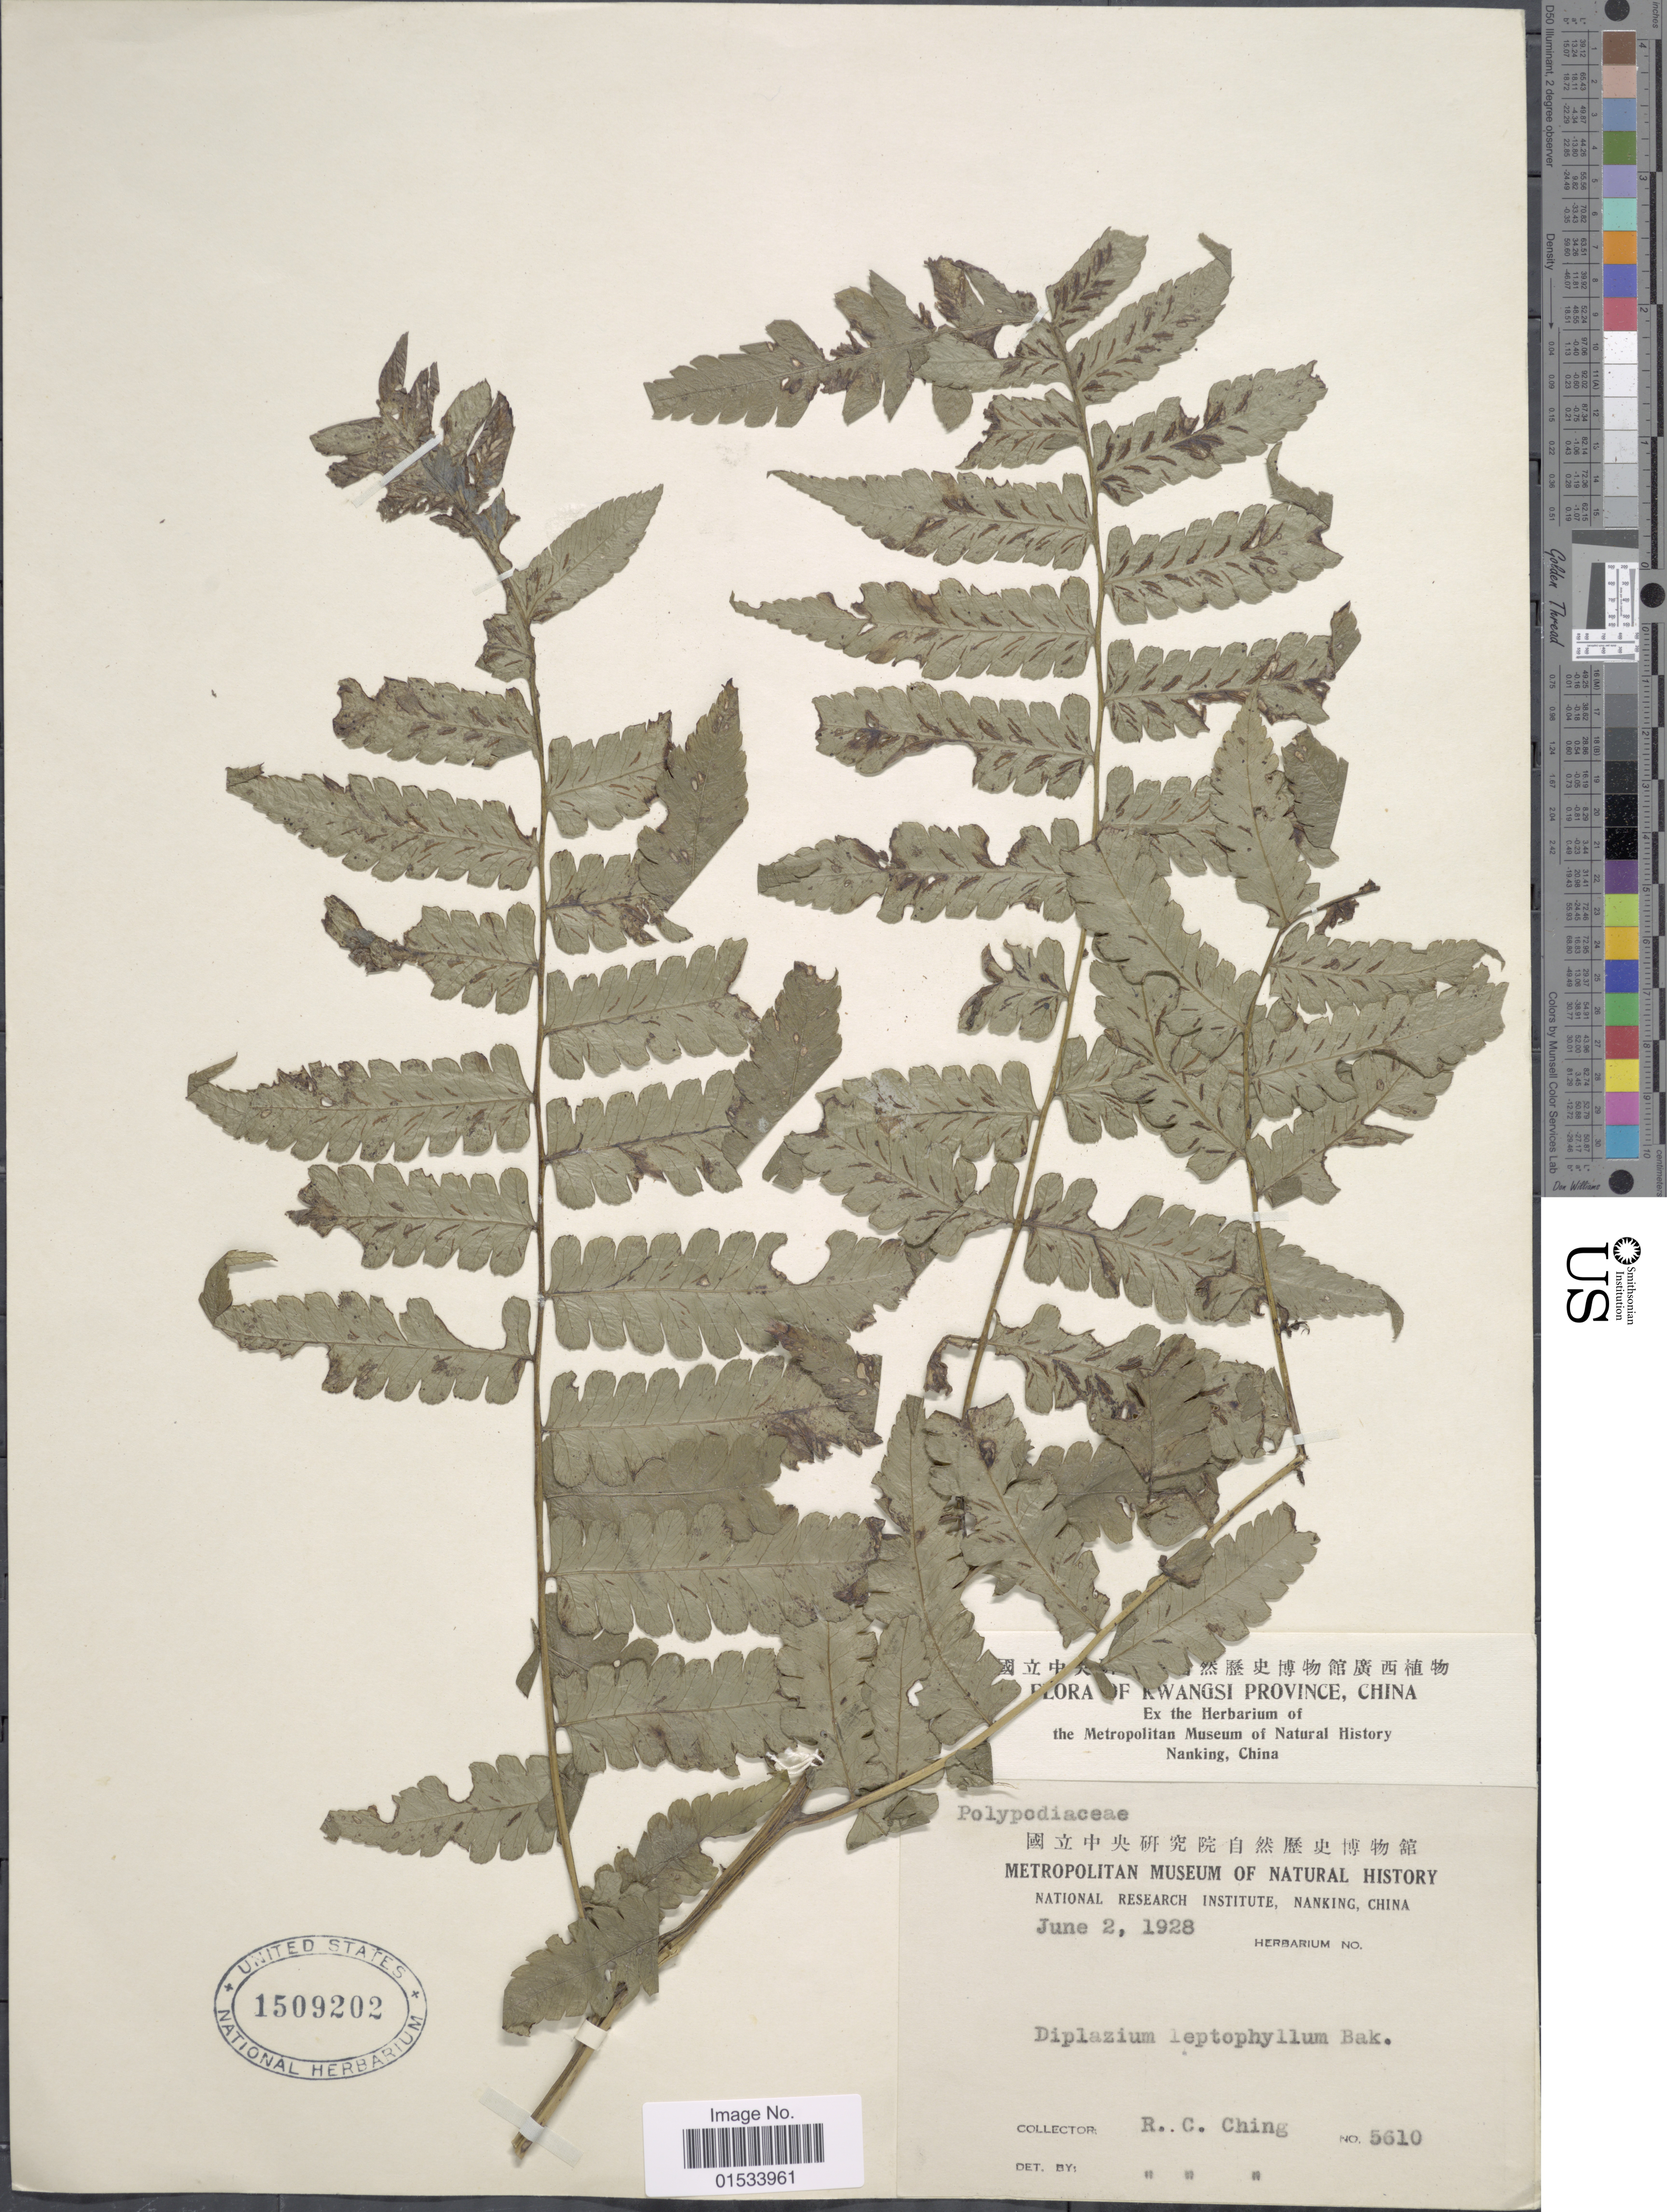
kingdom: Plantae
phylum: Tracheophyta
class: Polypodiopsida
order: Polypodiales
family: Athyriaceae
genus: Diplazium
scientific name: Diplazium leptophyllum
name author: Christ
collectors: R. C. Ching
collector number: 5610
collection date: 1928-06-02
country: China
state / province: Guangxi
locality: Kwangsi Province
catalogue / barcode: US 1509202